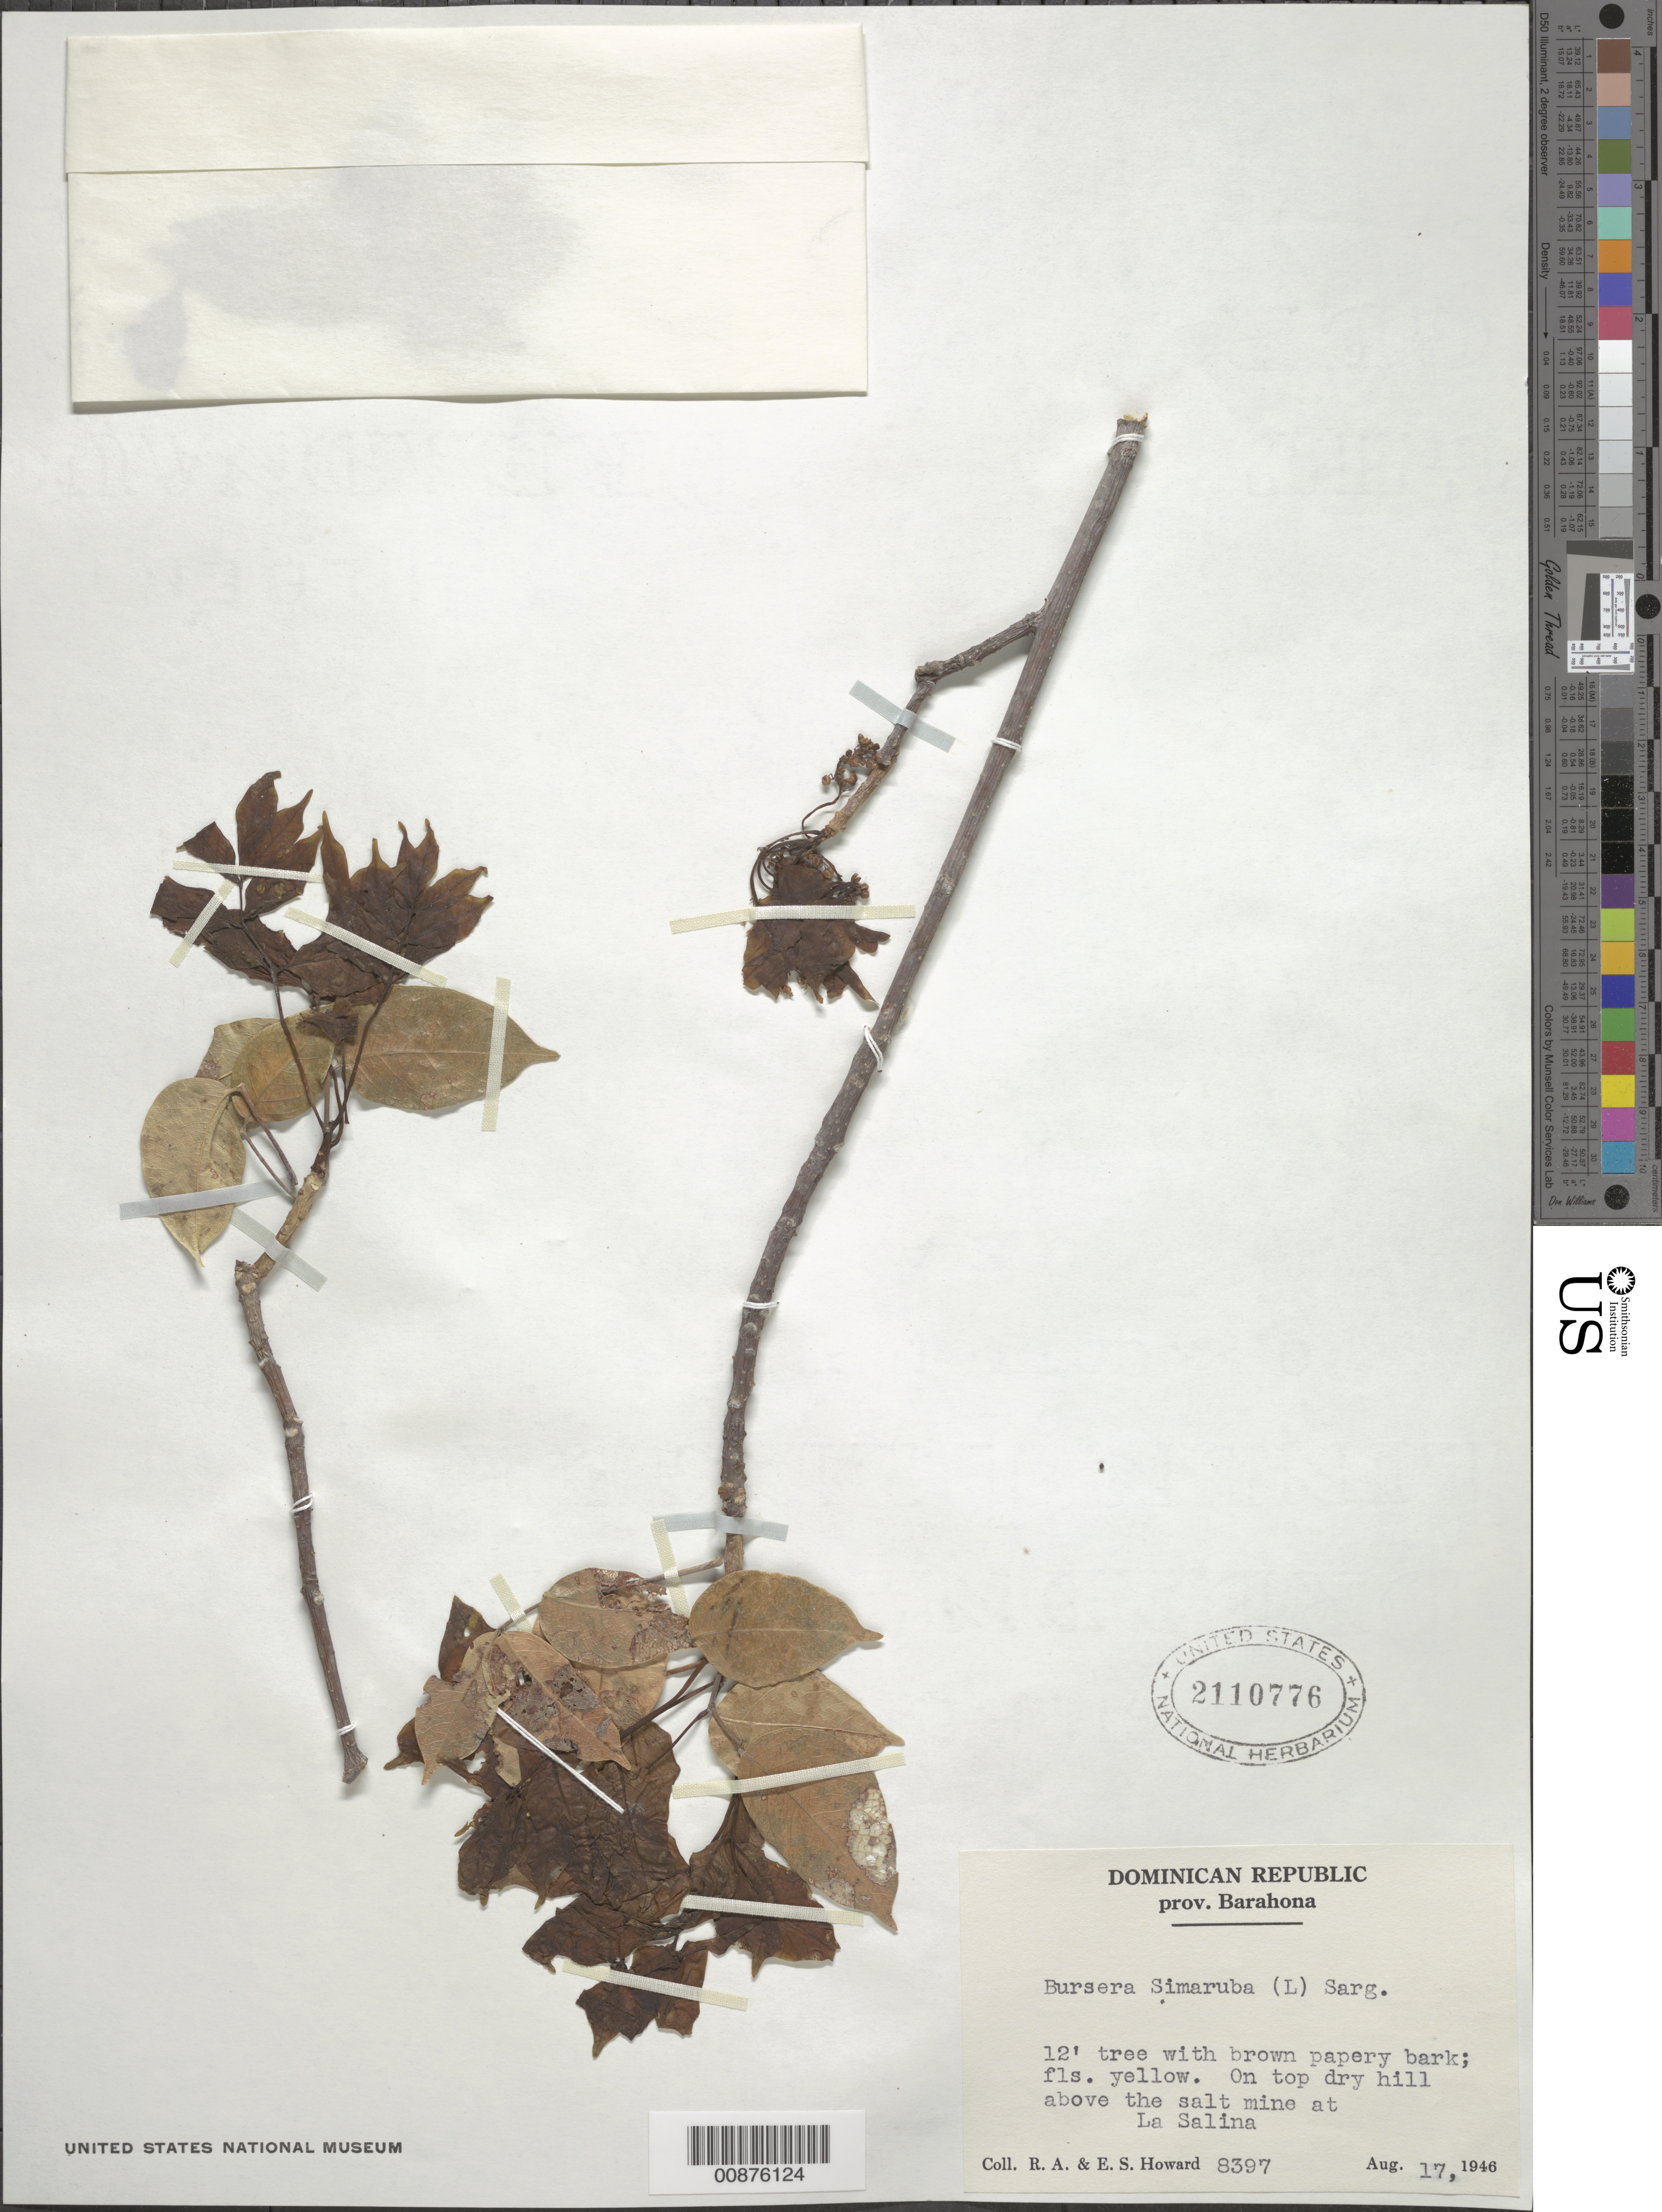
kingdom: Plantae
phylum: Tracheophyta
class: Magnoliopsida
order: Sapindales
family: Burseraceae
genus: Bursera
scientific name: Bursera simaruba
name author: (L.) Sarg.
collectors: R. A. Howard & E. S. Howard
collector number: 8397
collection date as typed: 17 Aug 1946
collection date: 1946-08-17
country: Dominican Republic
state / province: Barahona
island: Hispaniola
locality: Above the salt ine at La Salina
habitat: On top dry hill above salt mine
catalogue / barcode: US 2110776